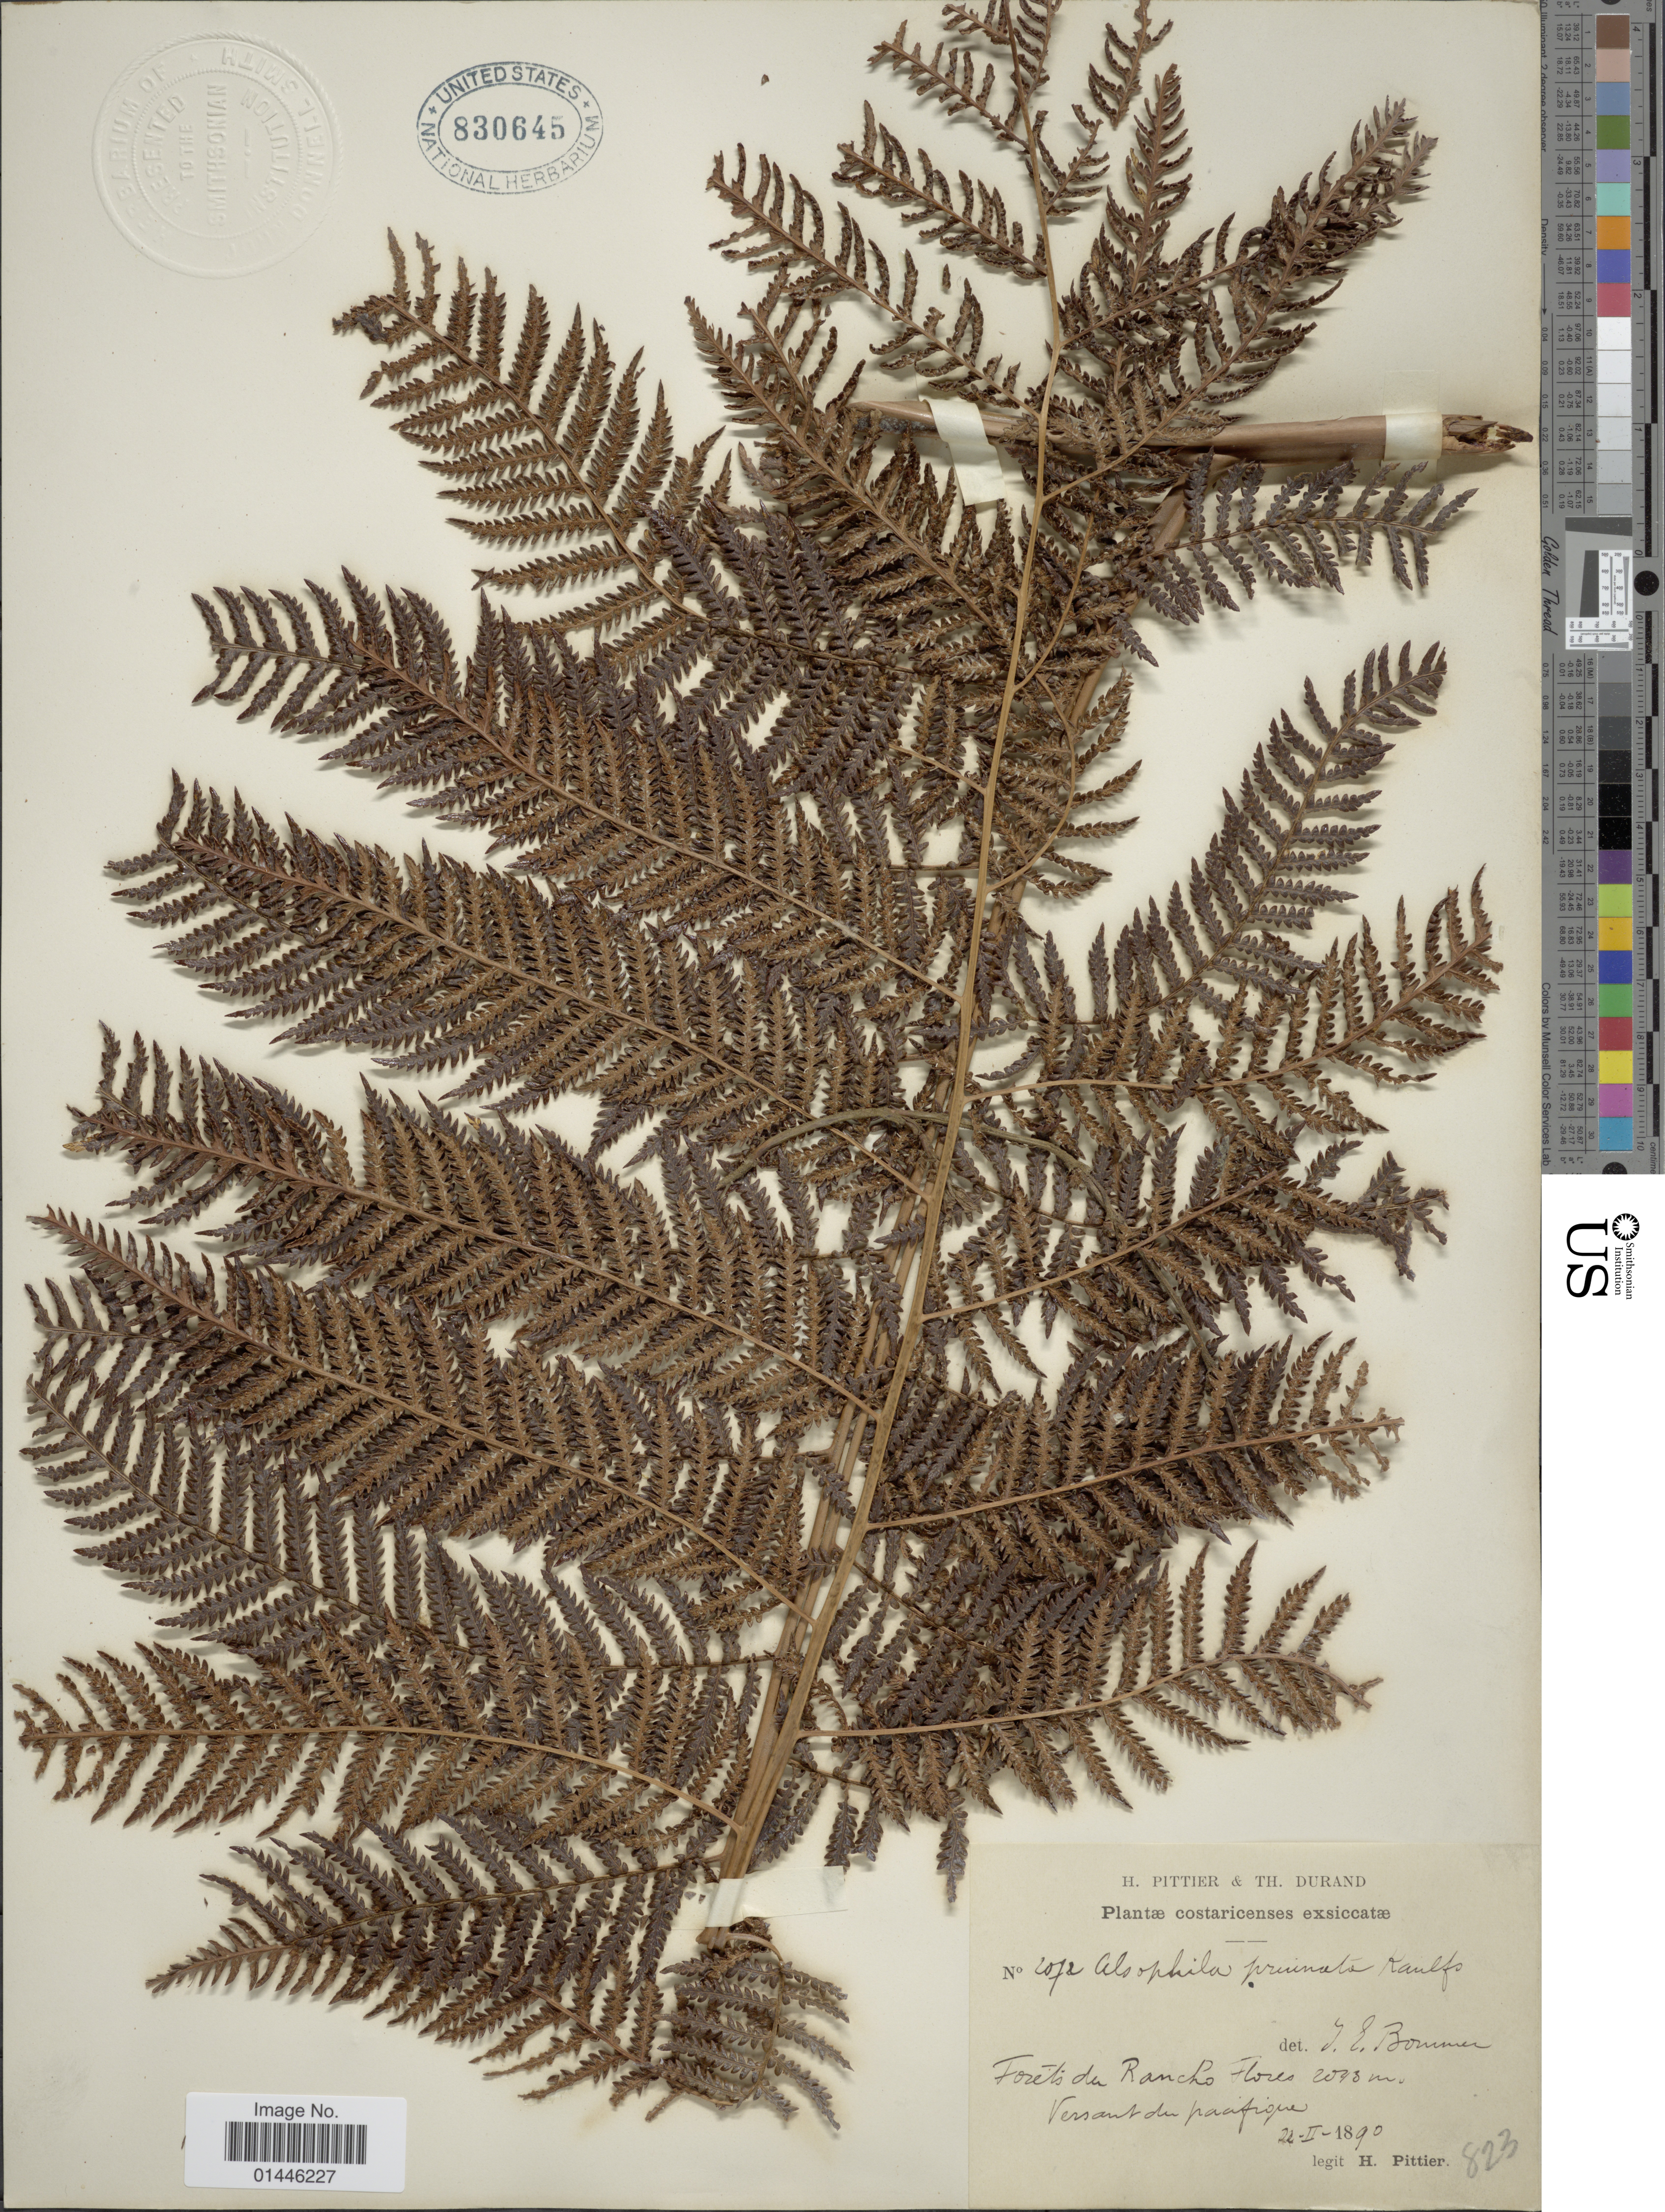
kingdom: Plantae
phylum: Tracheophyta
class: Polypodiopsida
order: Cyatheales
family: Dicksoniaceae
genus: Lophosoria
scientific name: Lophosoria quadripinnata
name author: (J.F. Gmel.) C. Chr.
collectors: H. F. Pittier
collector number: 2072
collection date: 1890-02-20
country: Costa Rica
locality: Forets du Rancho Flores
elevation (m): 2043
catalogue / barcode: US 830645